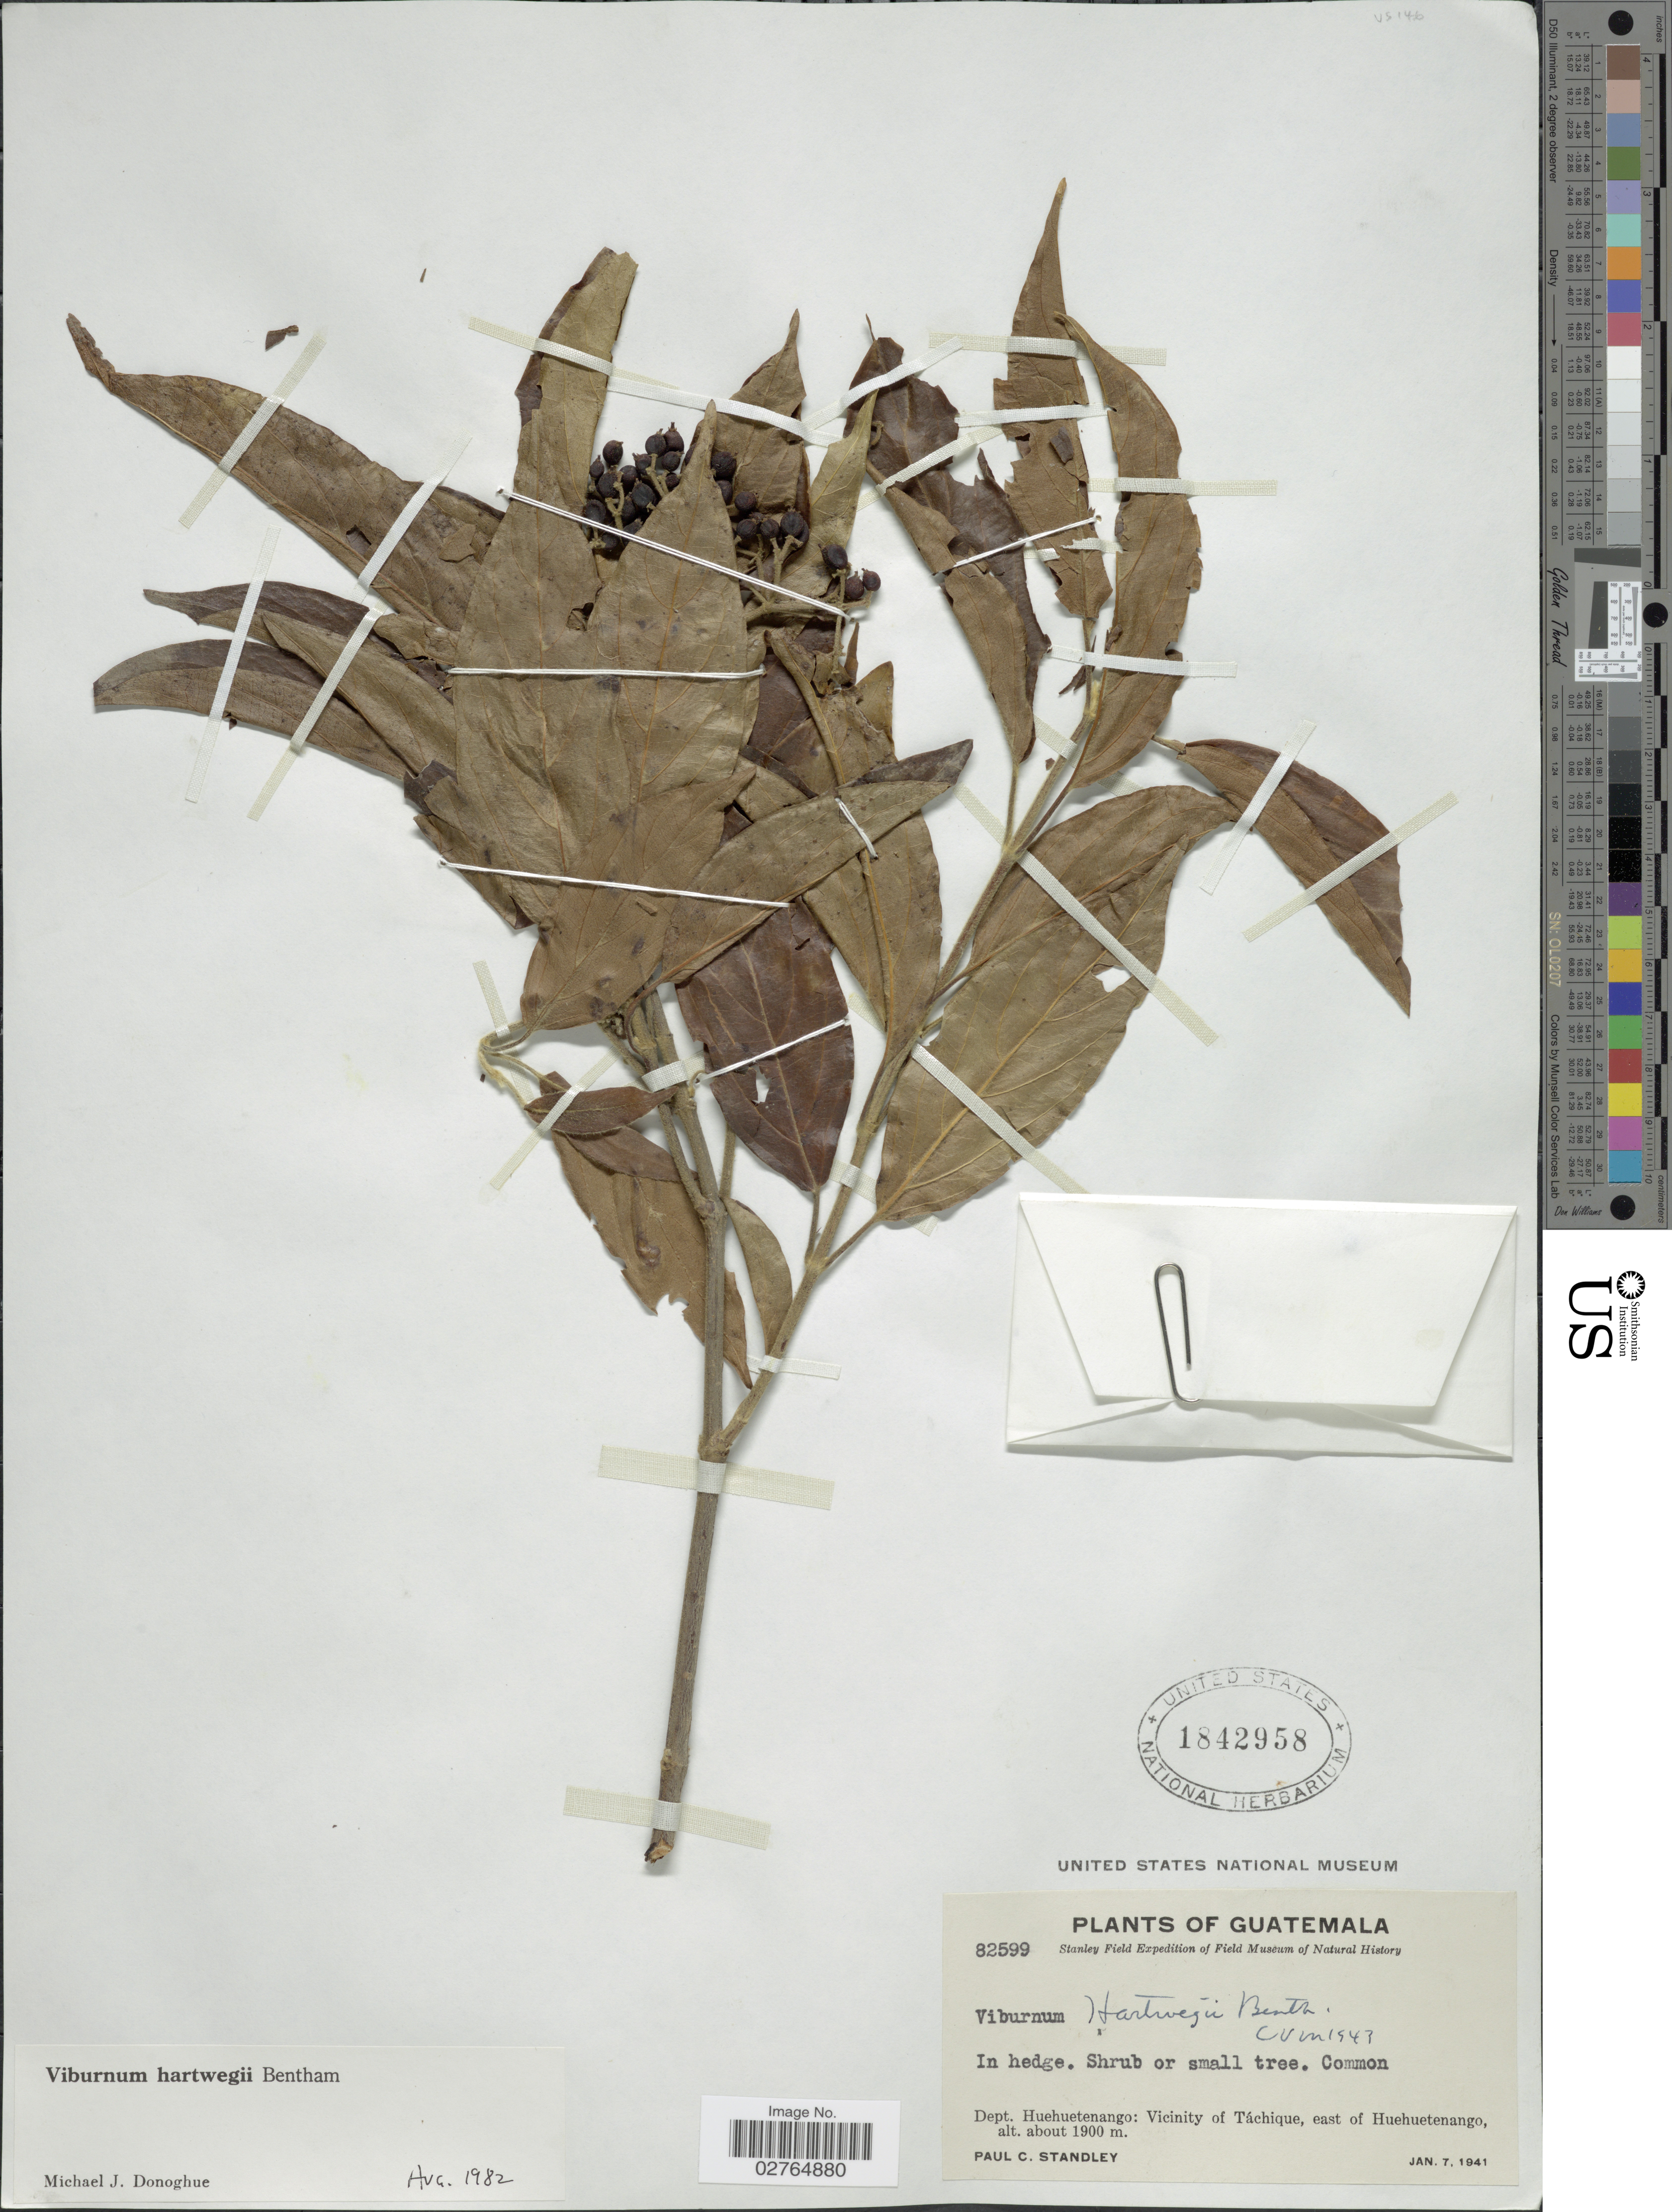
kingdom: Plantae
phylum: Tracheophyta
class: Magnoliopsida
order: Dipsacales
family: Viburnaceae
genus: Viburnum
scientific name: Viburnum hartwegii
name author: Benth.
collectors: P. C. Standley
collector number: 82599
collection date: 1941-01-07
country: Guatemala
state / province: Huehuetenango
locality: Dept. Huehuetenango: Vicinity of Táchique, east of Huehuetenango.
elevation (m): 1900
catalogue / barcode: US 1842958